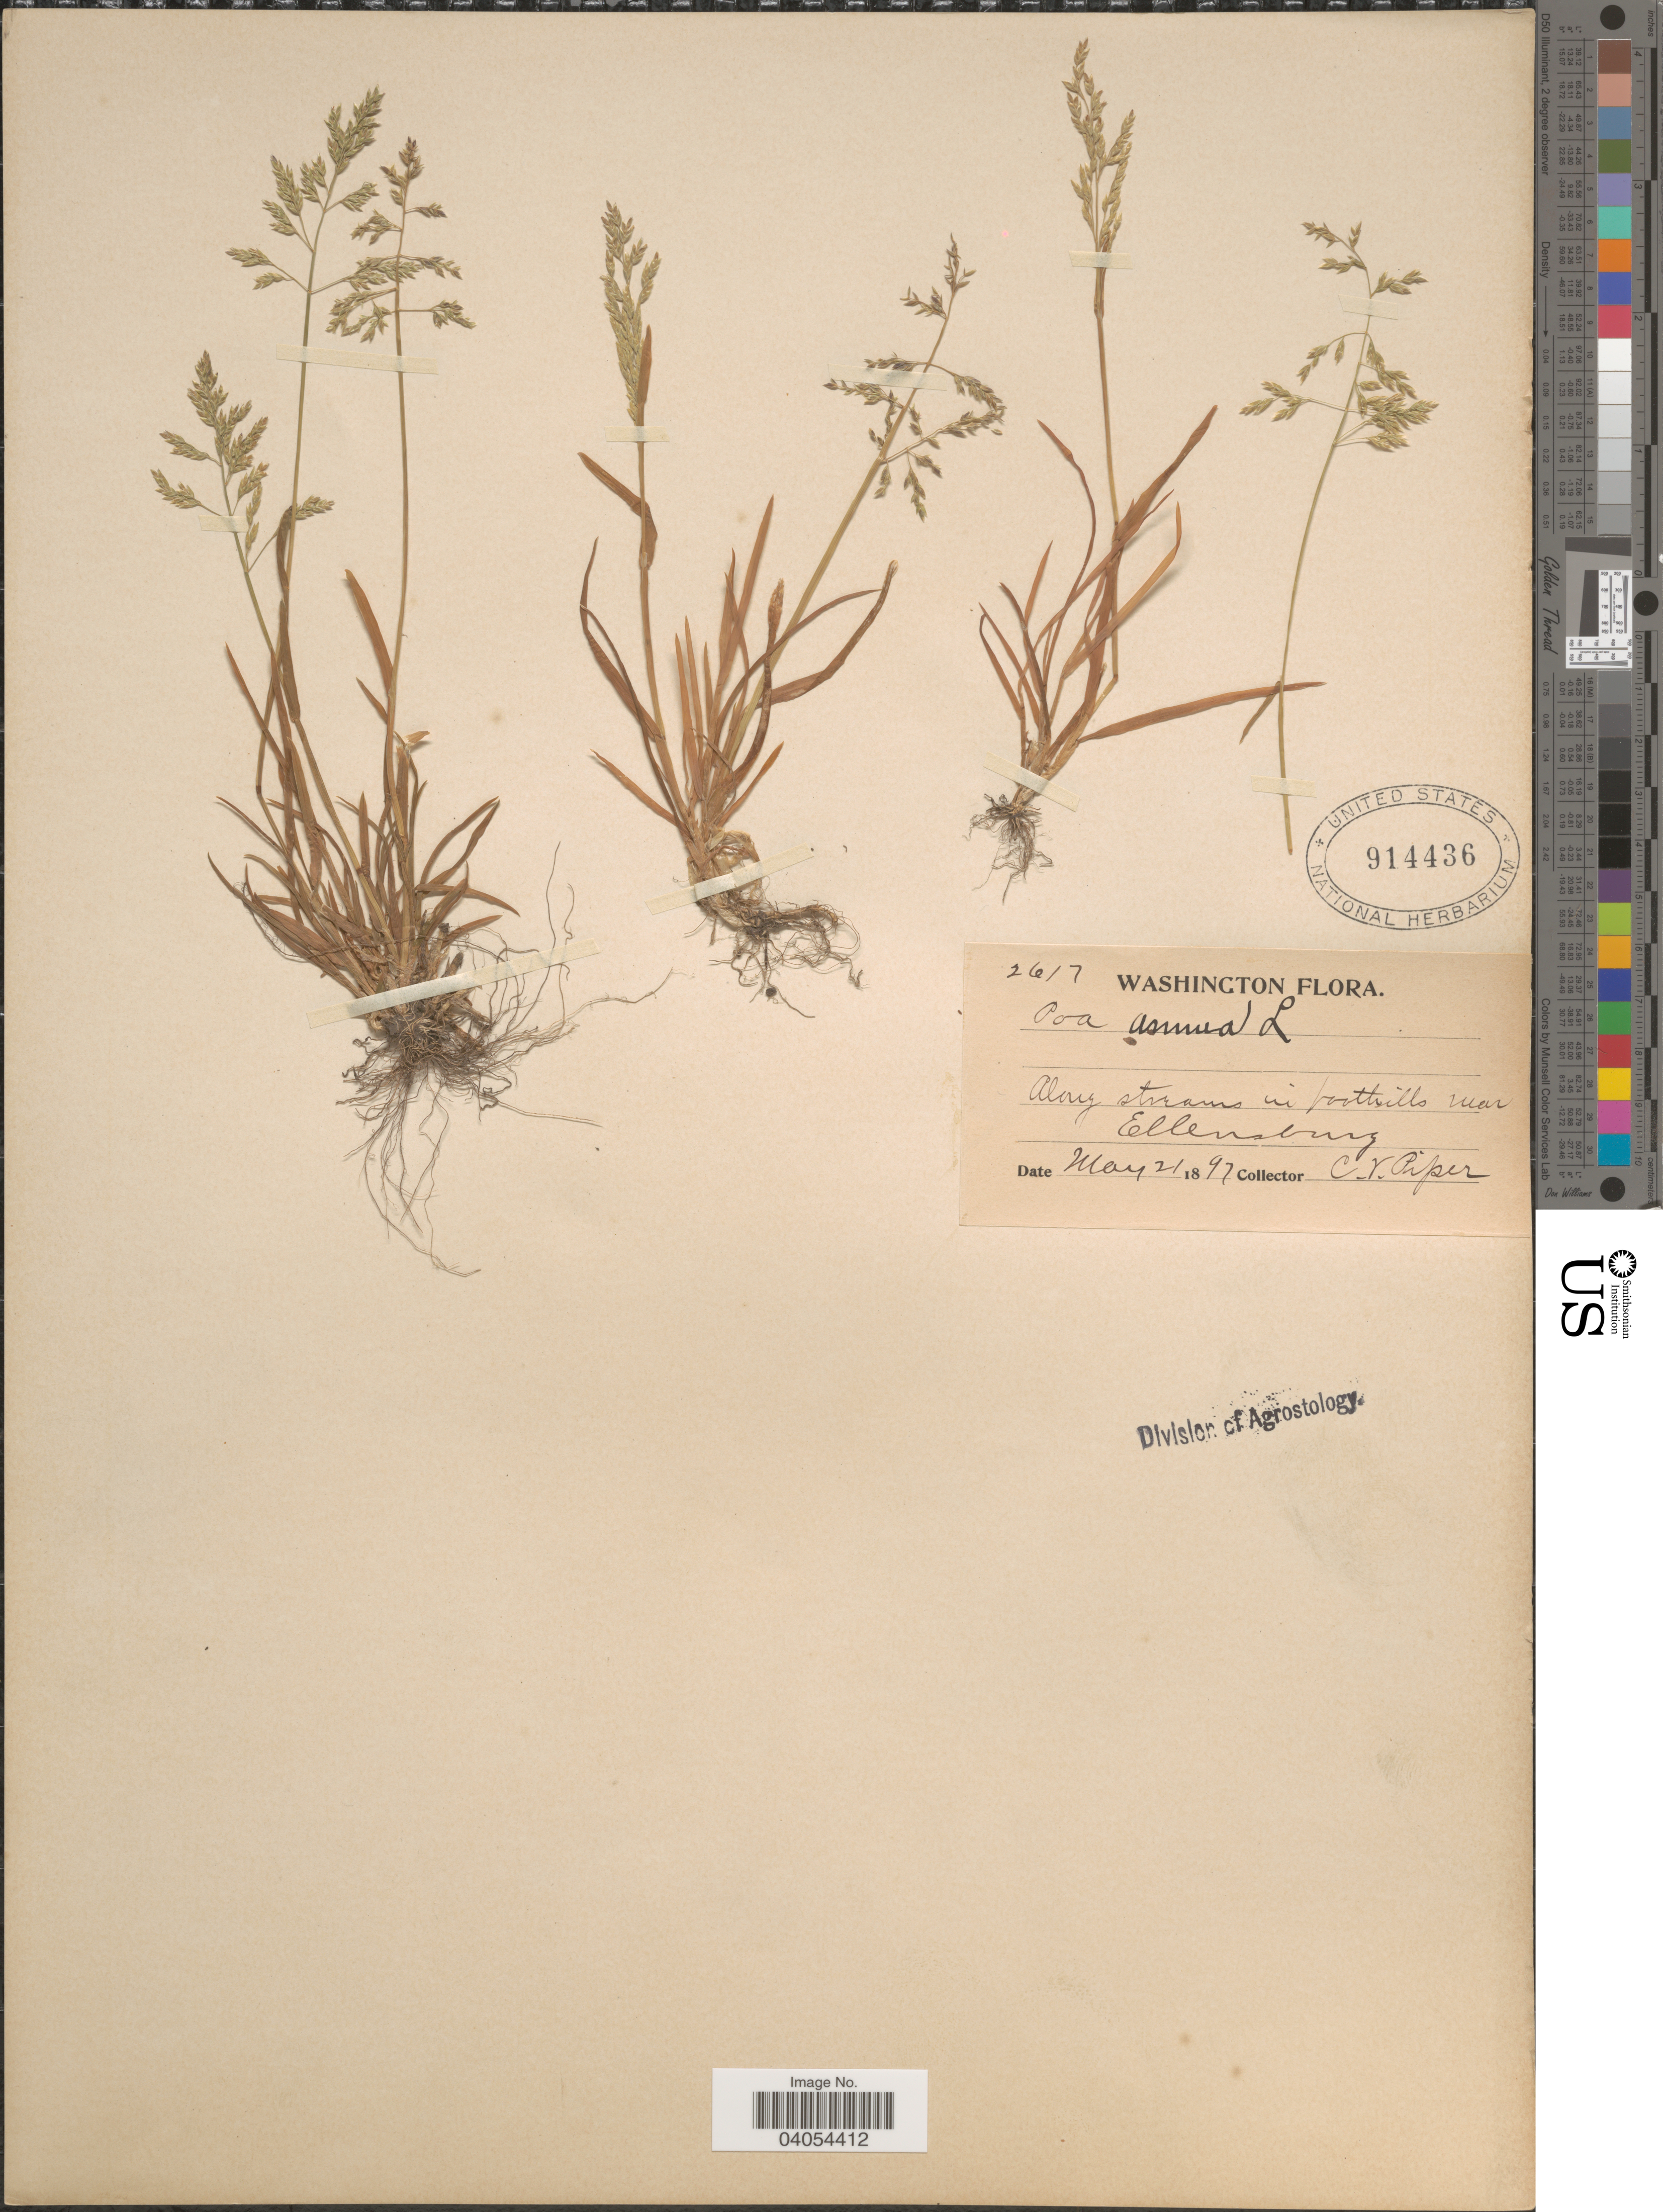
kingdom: Plantae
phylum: Tracheophyta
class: Liliopsida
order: Poales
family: Poaceae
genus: Poa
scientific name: Poa annua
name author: L.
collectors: C. V. Piper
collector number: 2617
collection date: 1897-05-21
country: United States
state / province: Washington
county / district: Kittitas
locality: In foothills near Ellensburg.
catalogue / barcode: US 914436